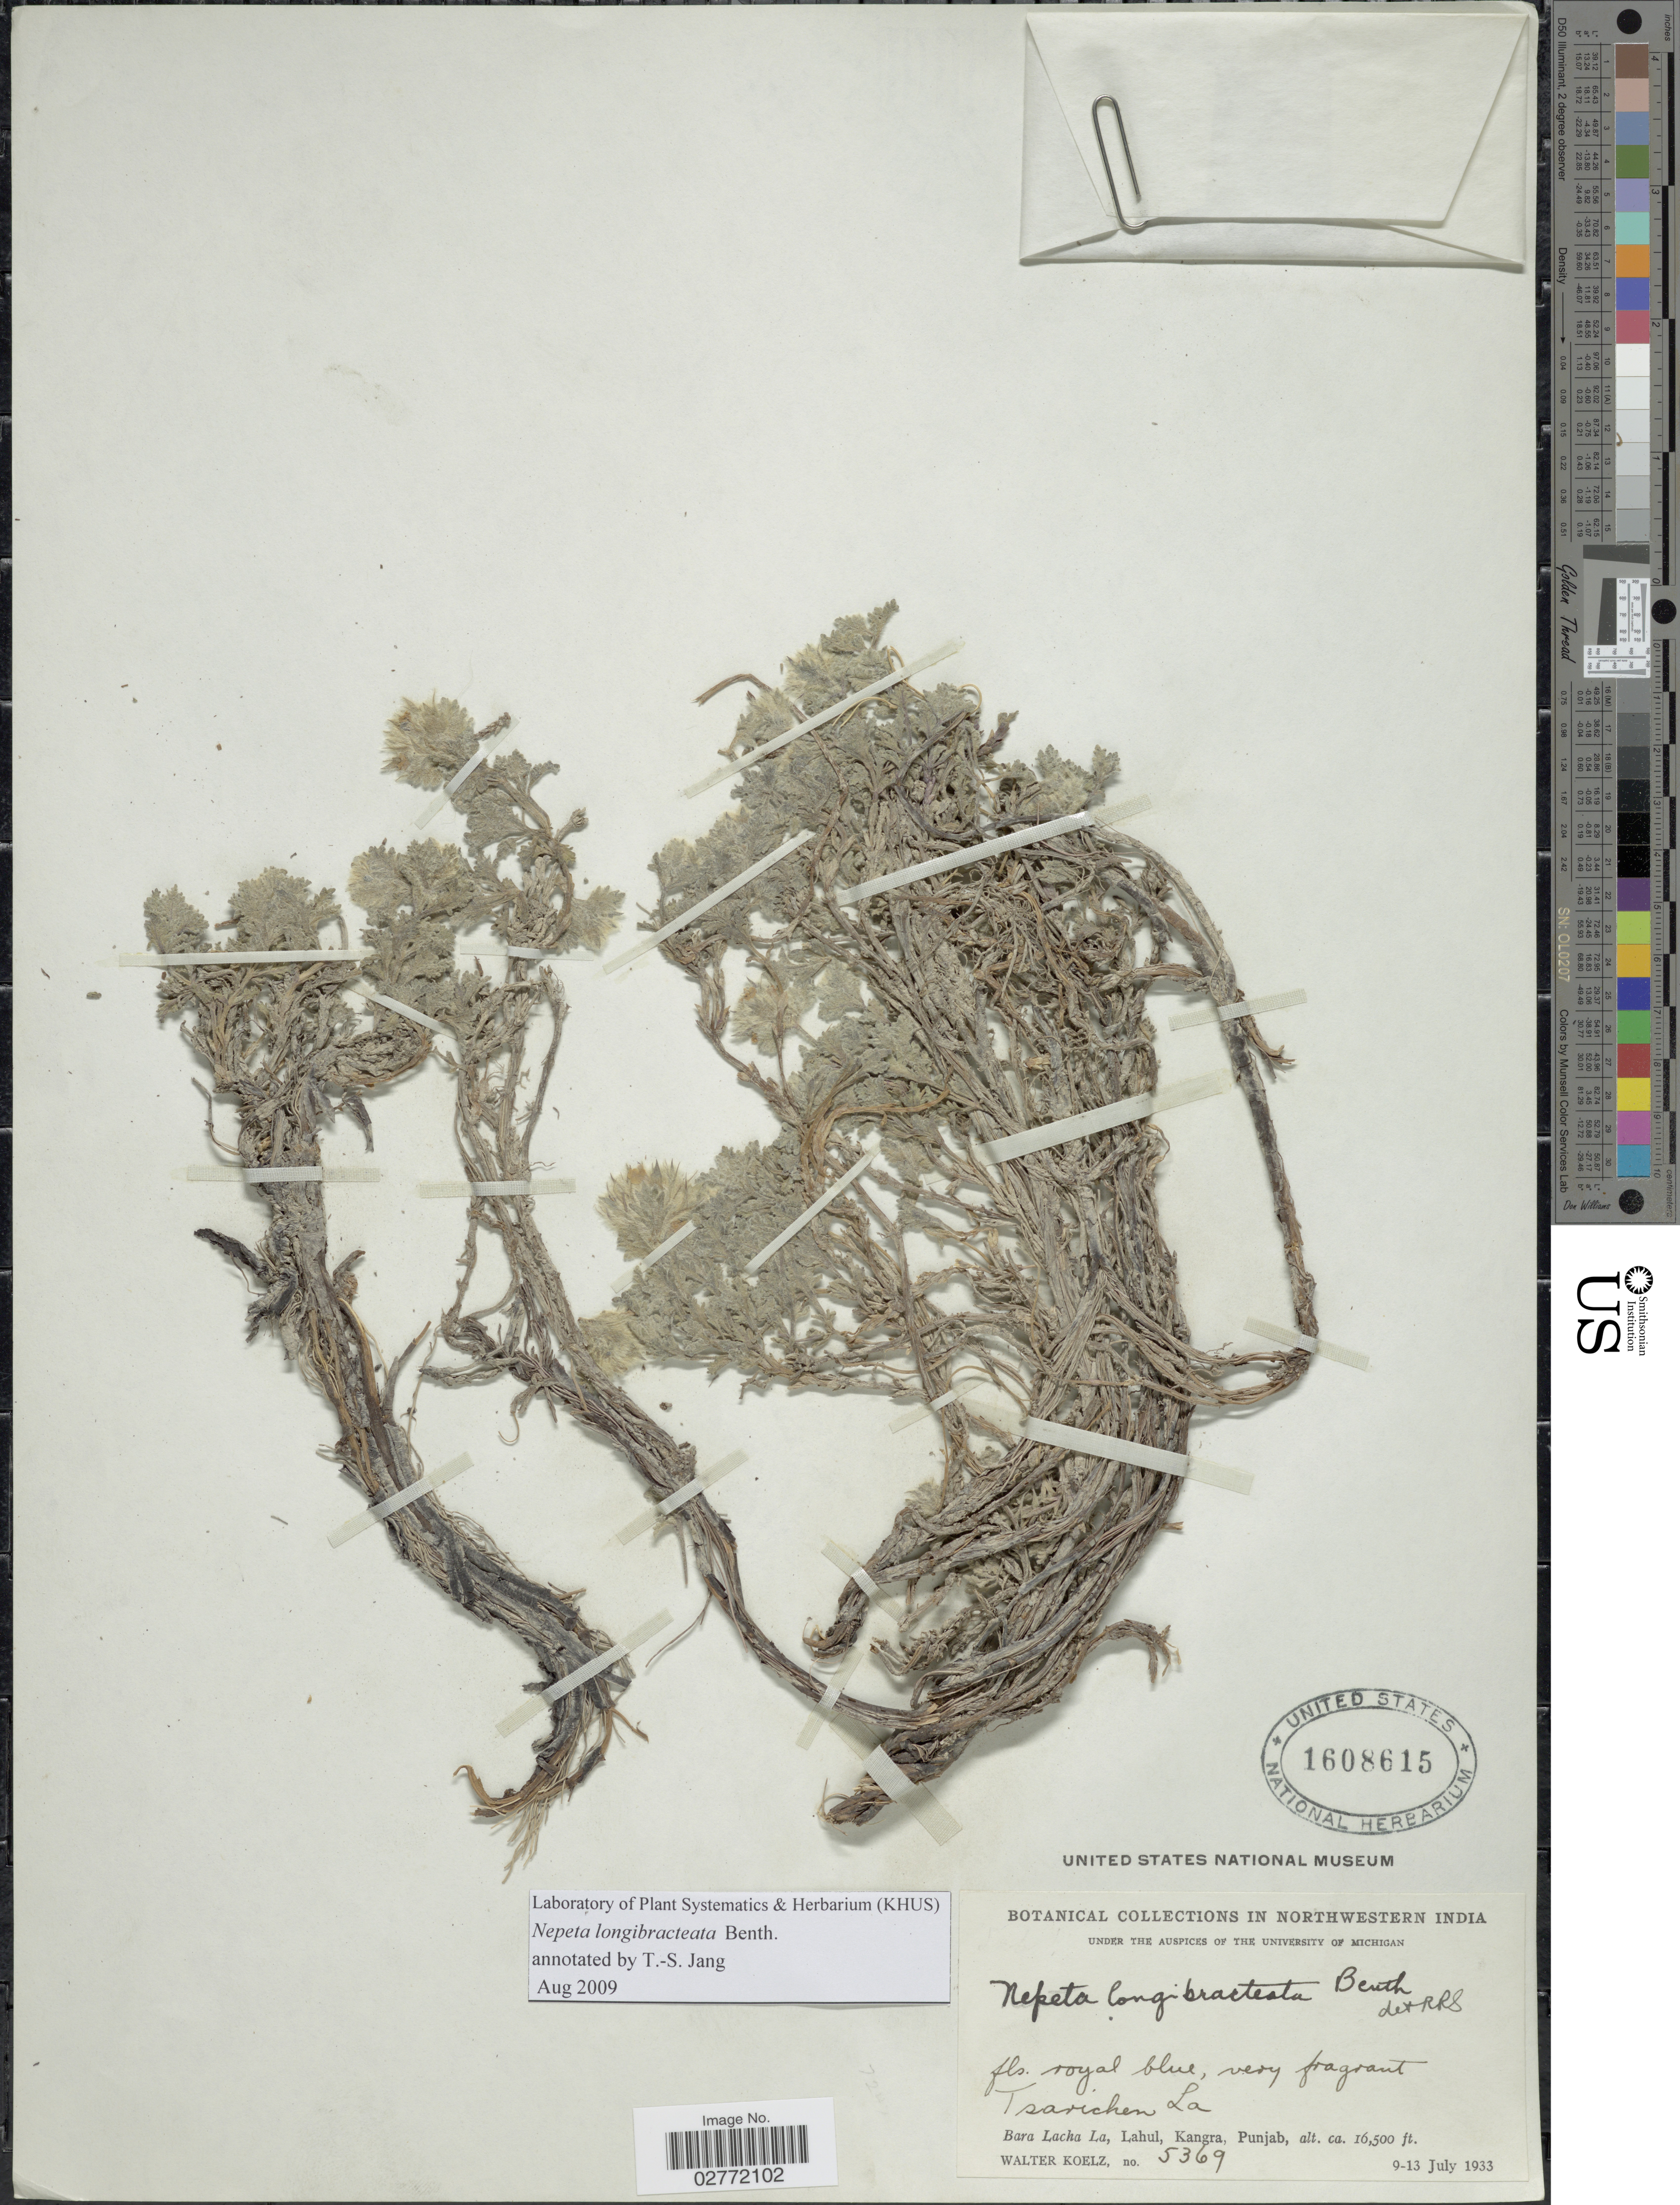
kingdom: Plantae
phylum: Tracheophyta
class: Magnoliopsida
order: Lamiales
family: Lamiaceae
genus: Nepeta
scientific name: Nepeta longibracteata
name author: Benth.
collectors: W. N. Koelz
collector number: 5369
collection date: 1933-07-09/1933-07-13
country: India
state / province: Punjab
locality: Northwestern India, Tsarichen La, Bara Lacha La, Lahul, Kangra.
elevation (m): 5029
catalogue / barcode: US 1608615